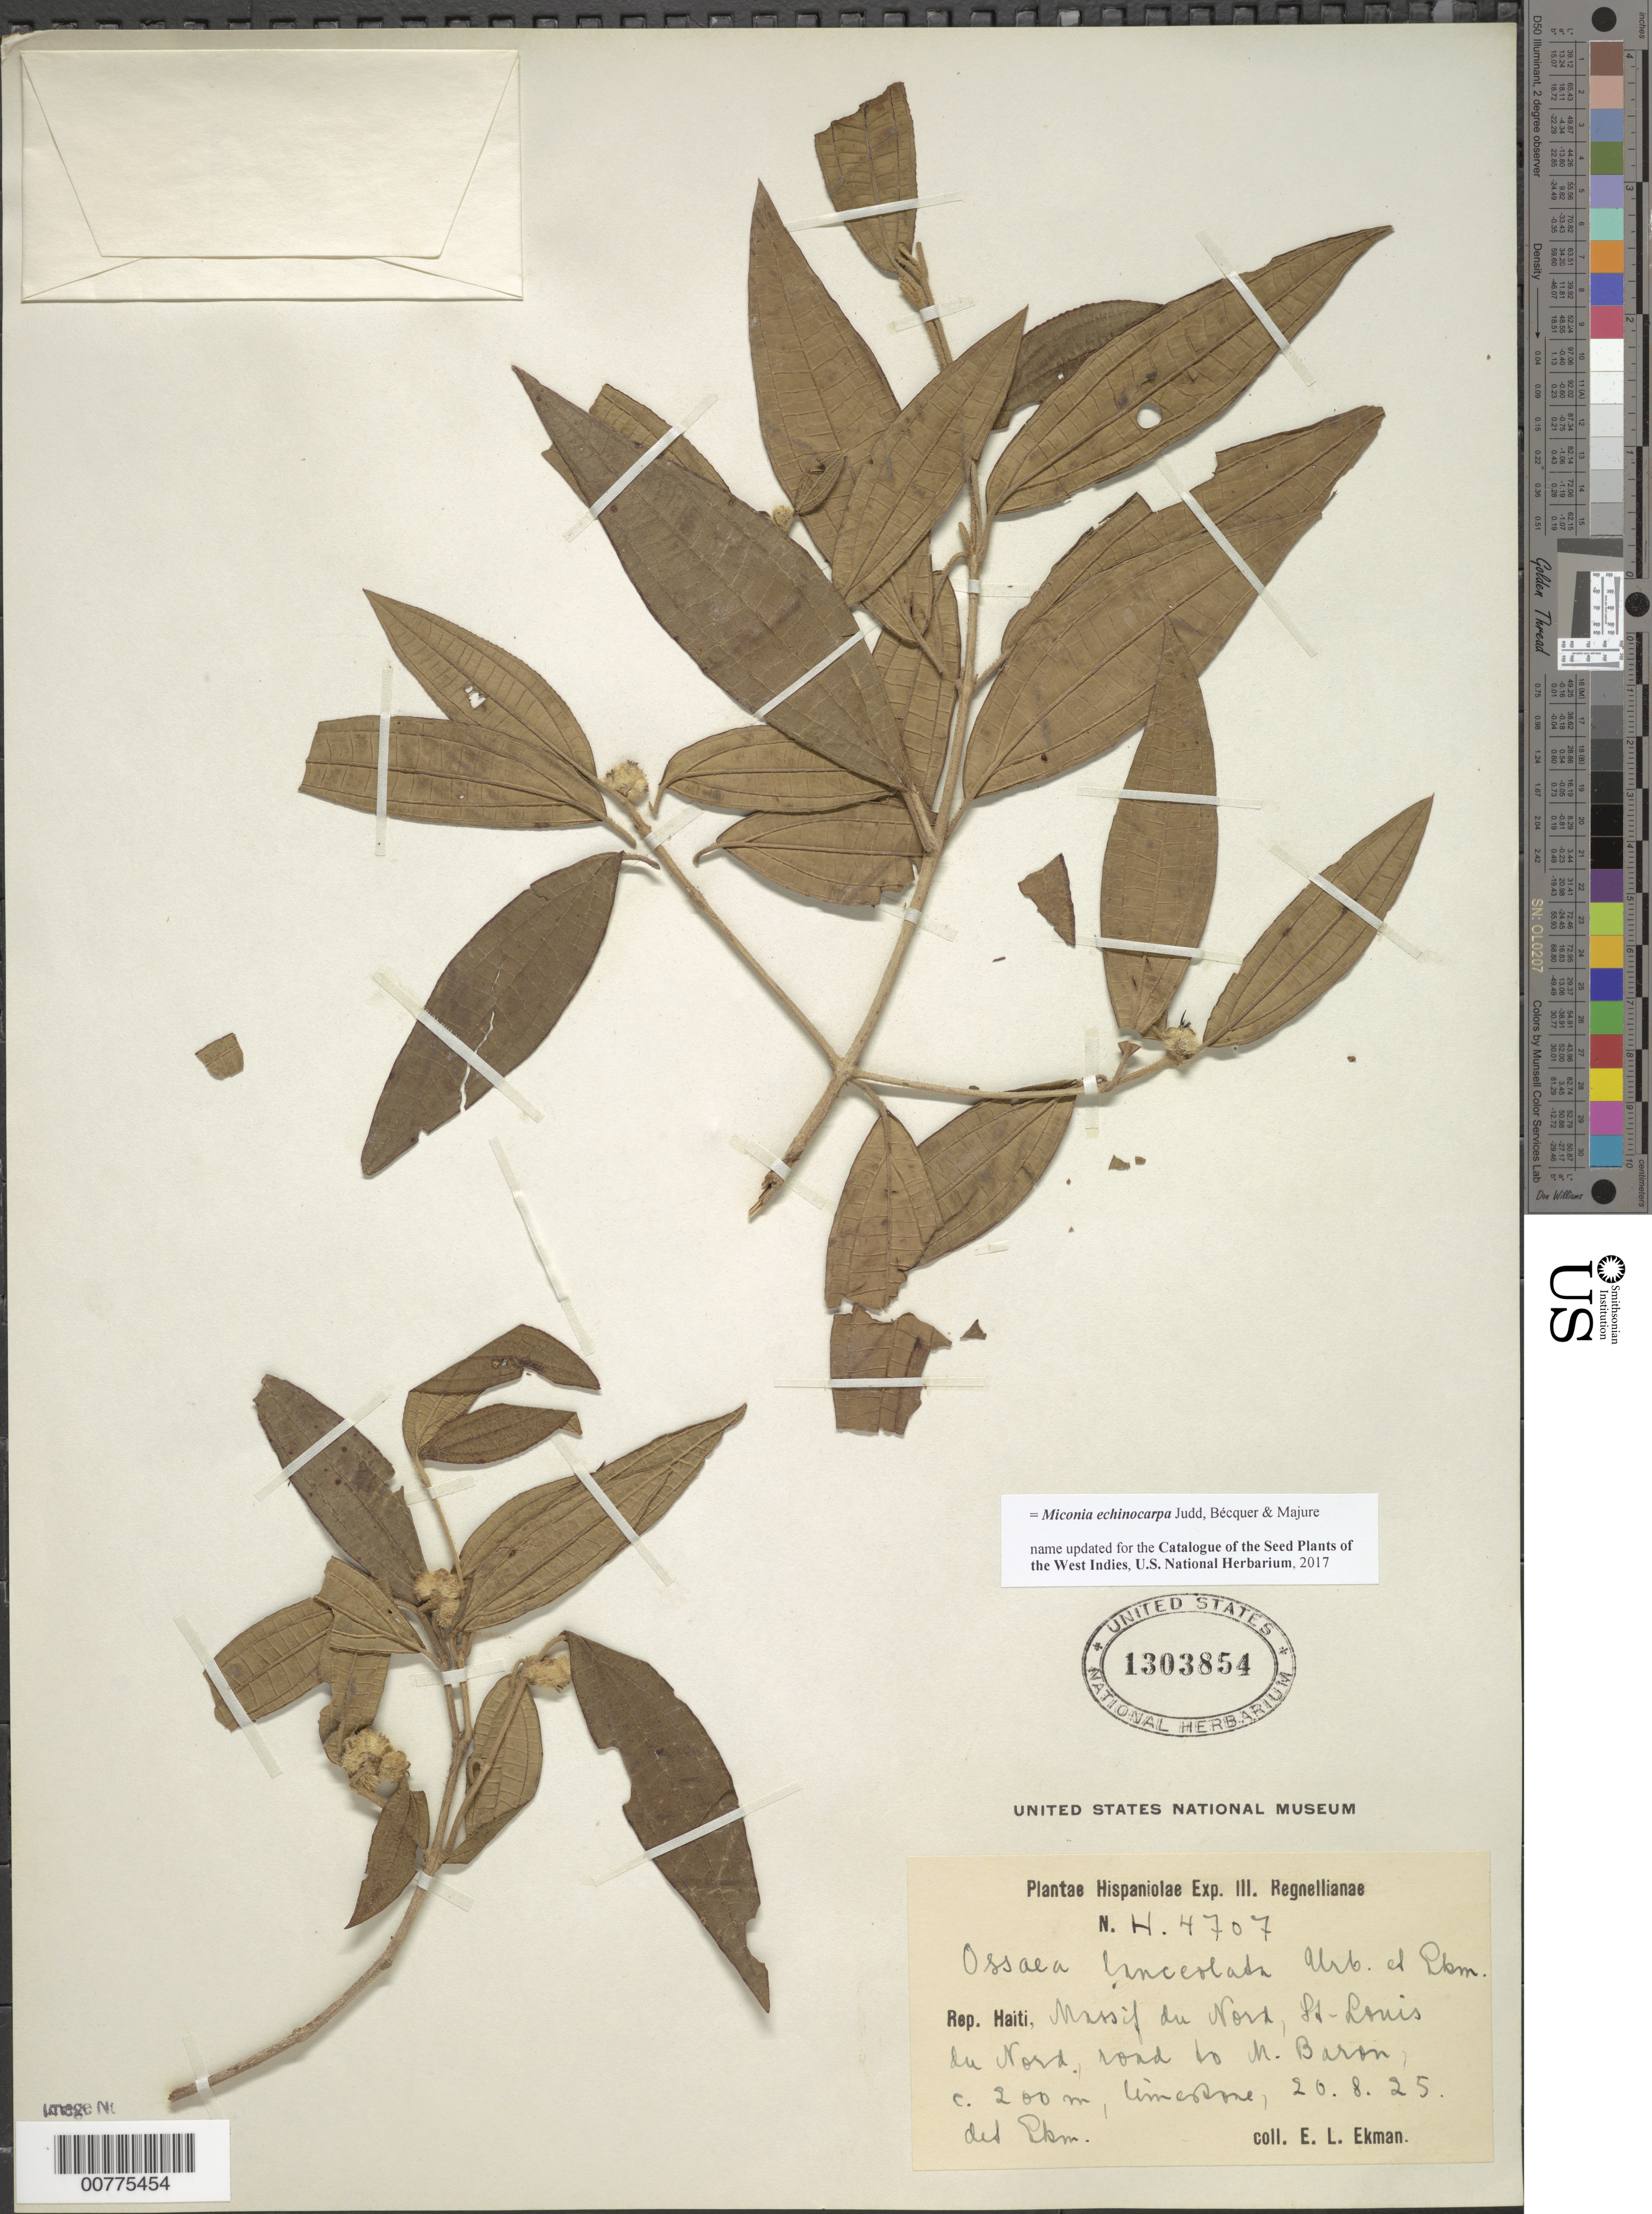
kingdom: Plantae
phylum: Tracheophyta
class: Magnoliopsida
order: Myrtales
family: Melastomataceae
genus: Miconia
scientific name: Miconia echinocarpa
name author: Judd et al.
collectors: E. L. Ekman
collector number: H 4707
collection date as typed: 20 Aug 1925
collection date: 1925-08-20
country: Haiti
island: Hispaniola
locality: Massif du Nord, St. Louis du Nord, road to M. Baron.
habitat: Limestone.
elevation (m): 200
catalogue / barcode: US 1303854